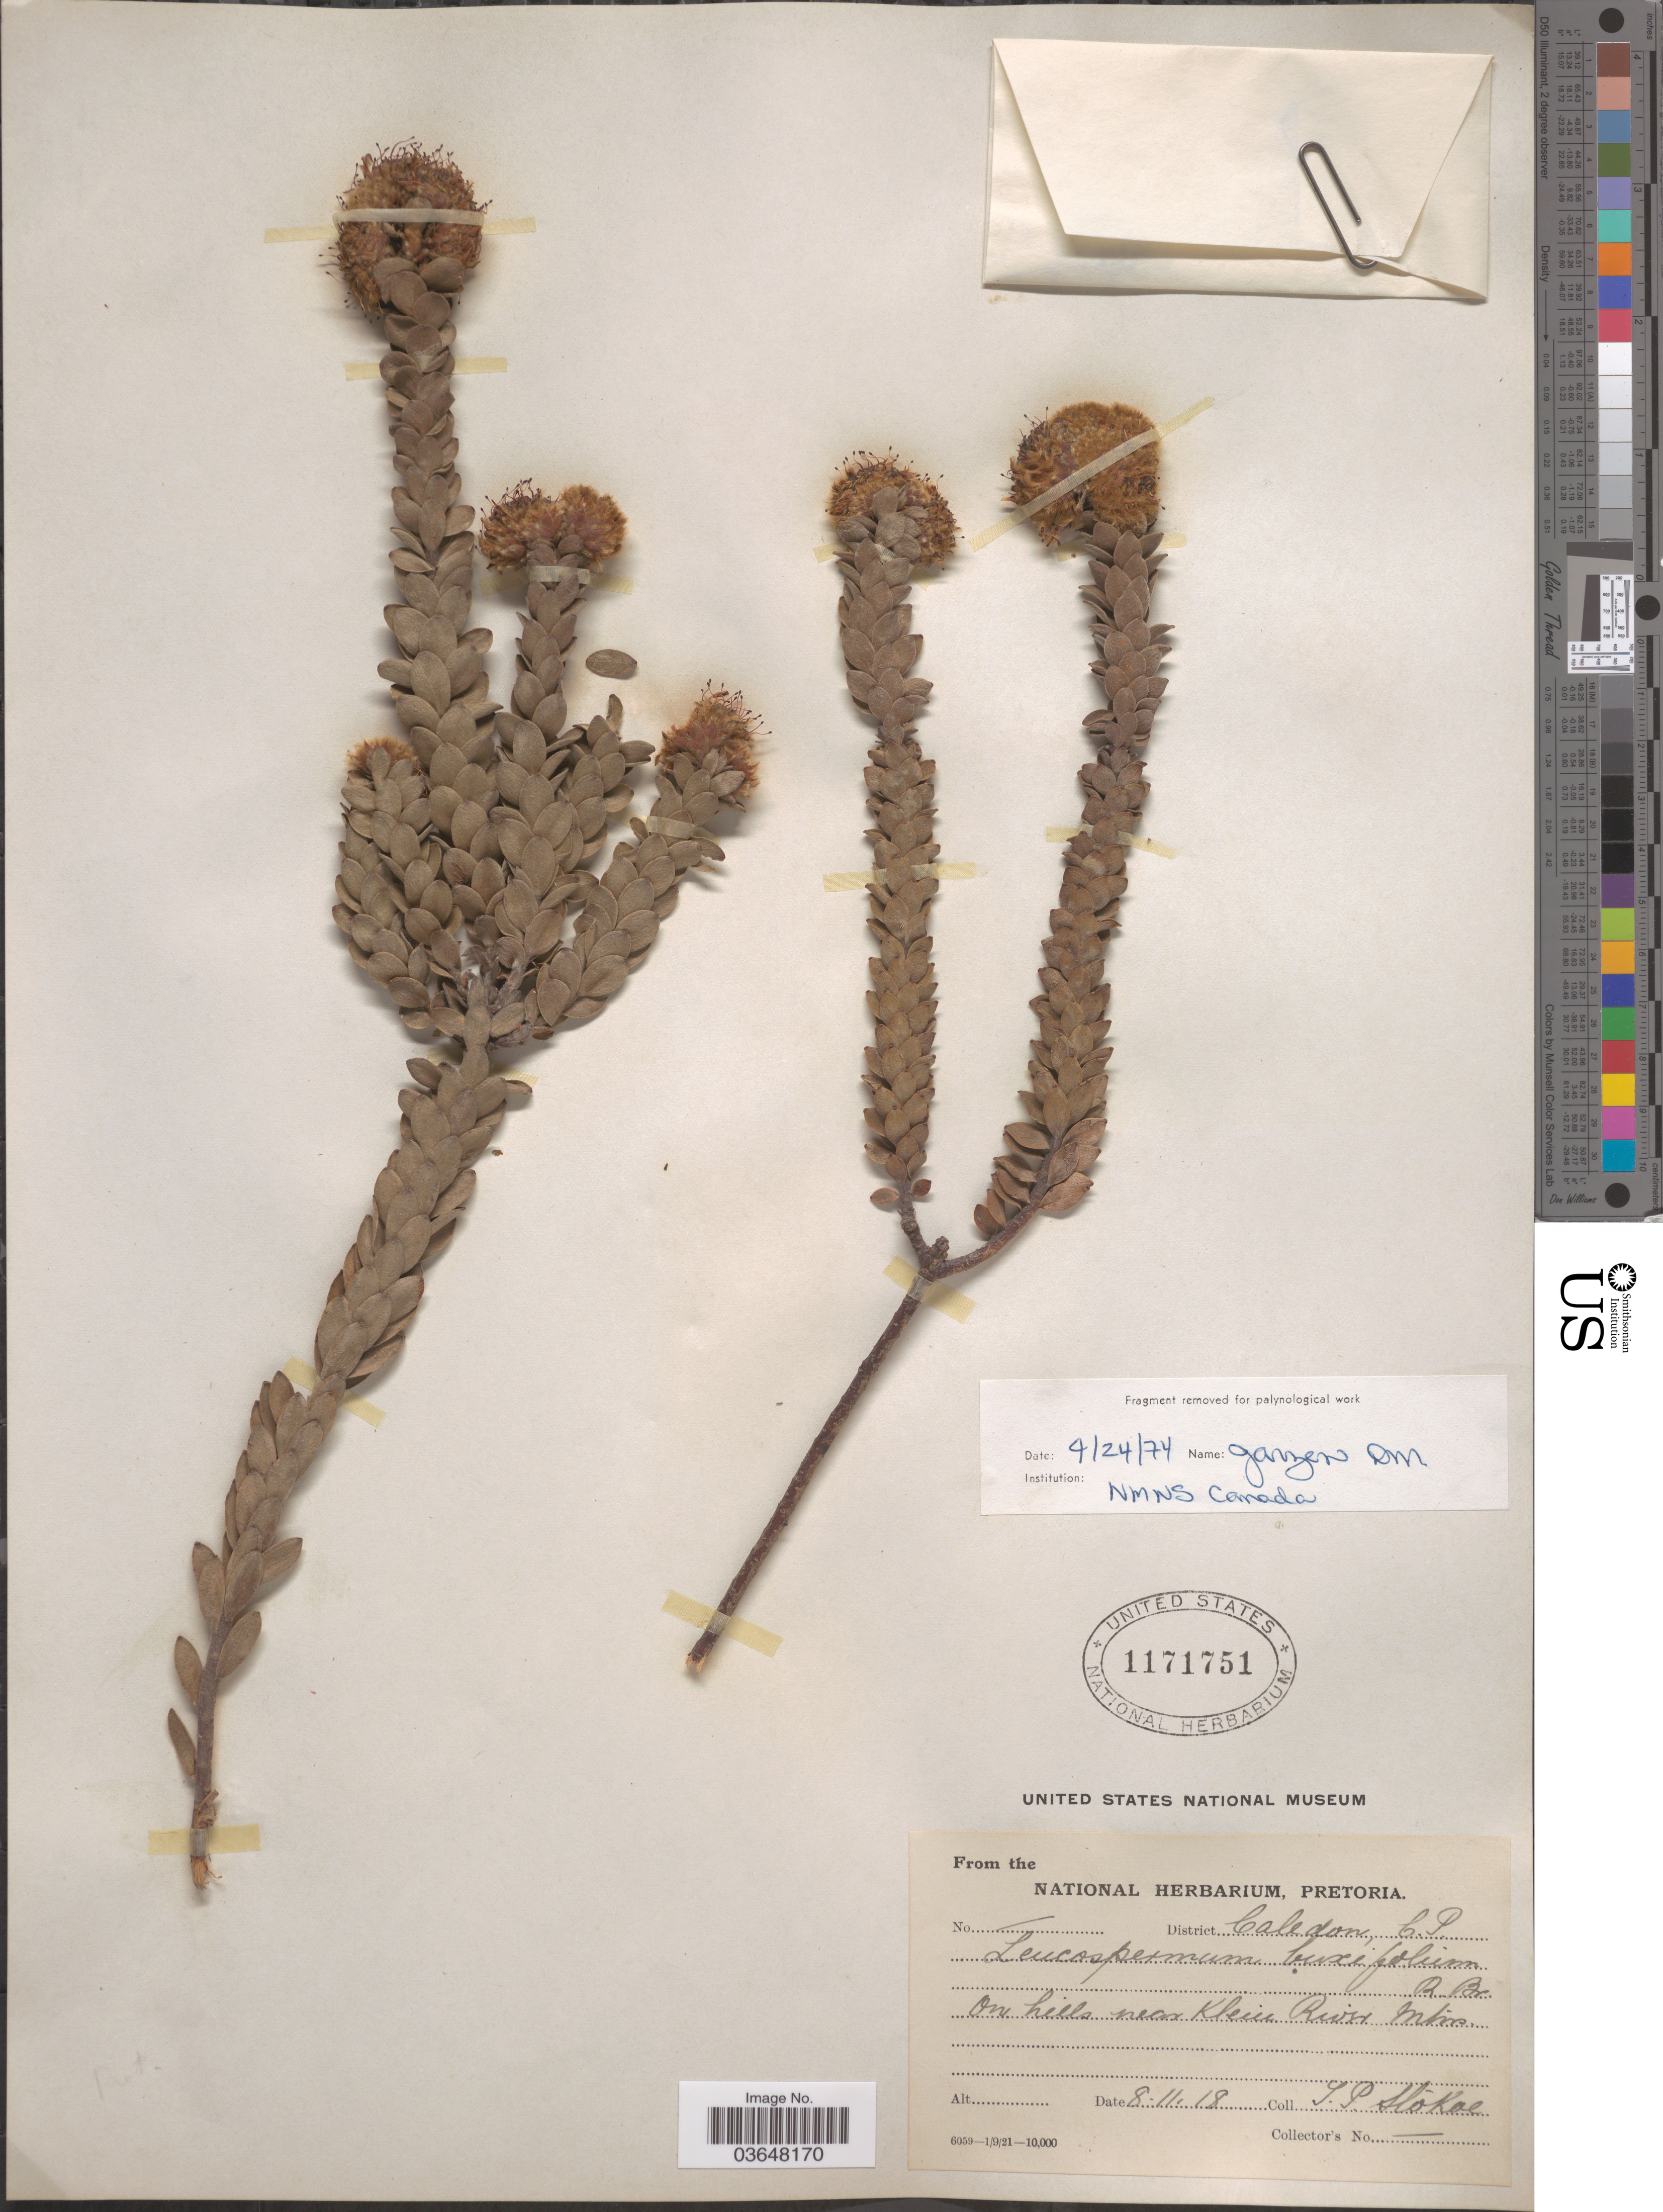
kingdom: Plantae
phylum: Tracheophyta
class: Magnoliopsida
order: Proteales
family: Proteaceae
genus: Leucospermum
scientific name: Leucospermum truncatulum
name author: Rourke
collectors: Y. Stokoe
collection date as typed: Transcribed d/m/y: 8/11/19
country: South Africa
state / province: Western Cape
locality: District Caledon. On hills near Klein River Mtns.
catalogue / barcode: US 1171751